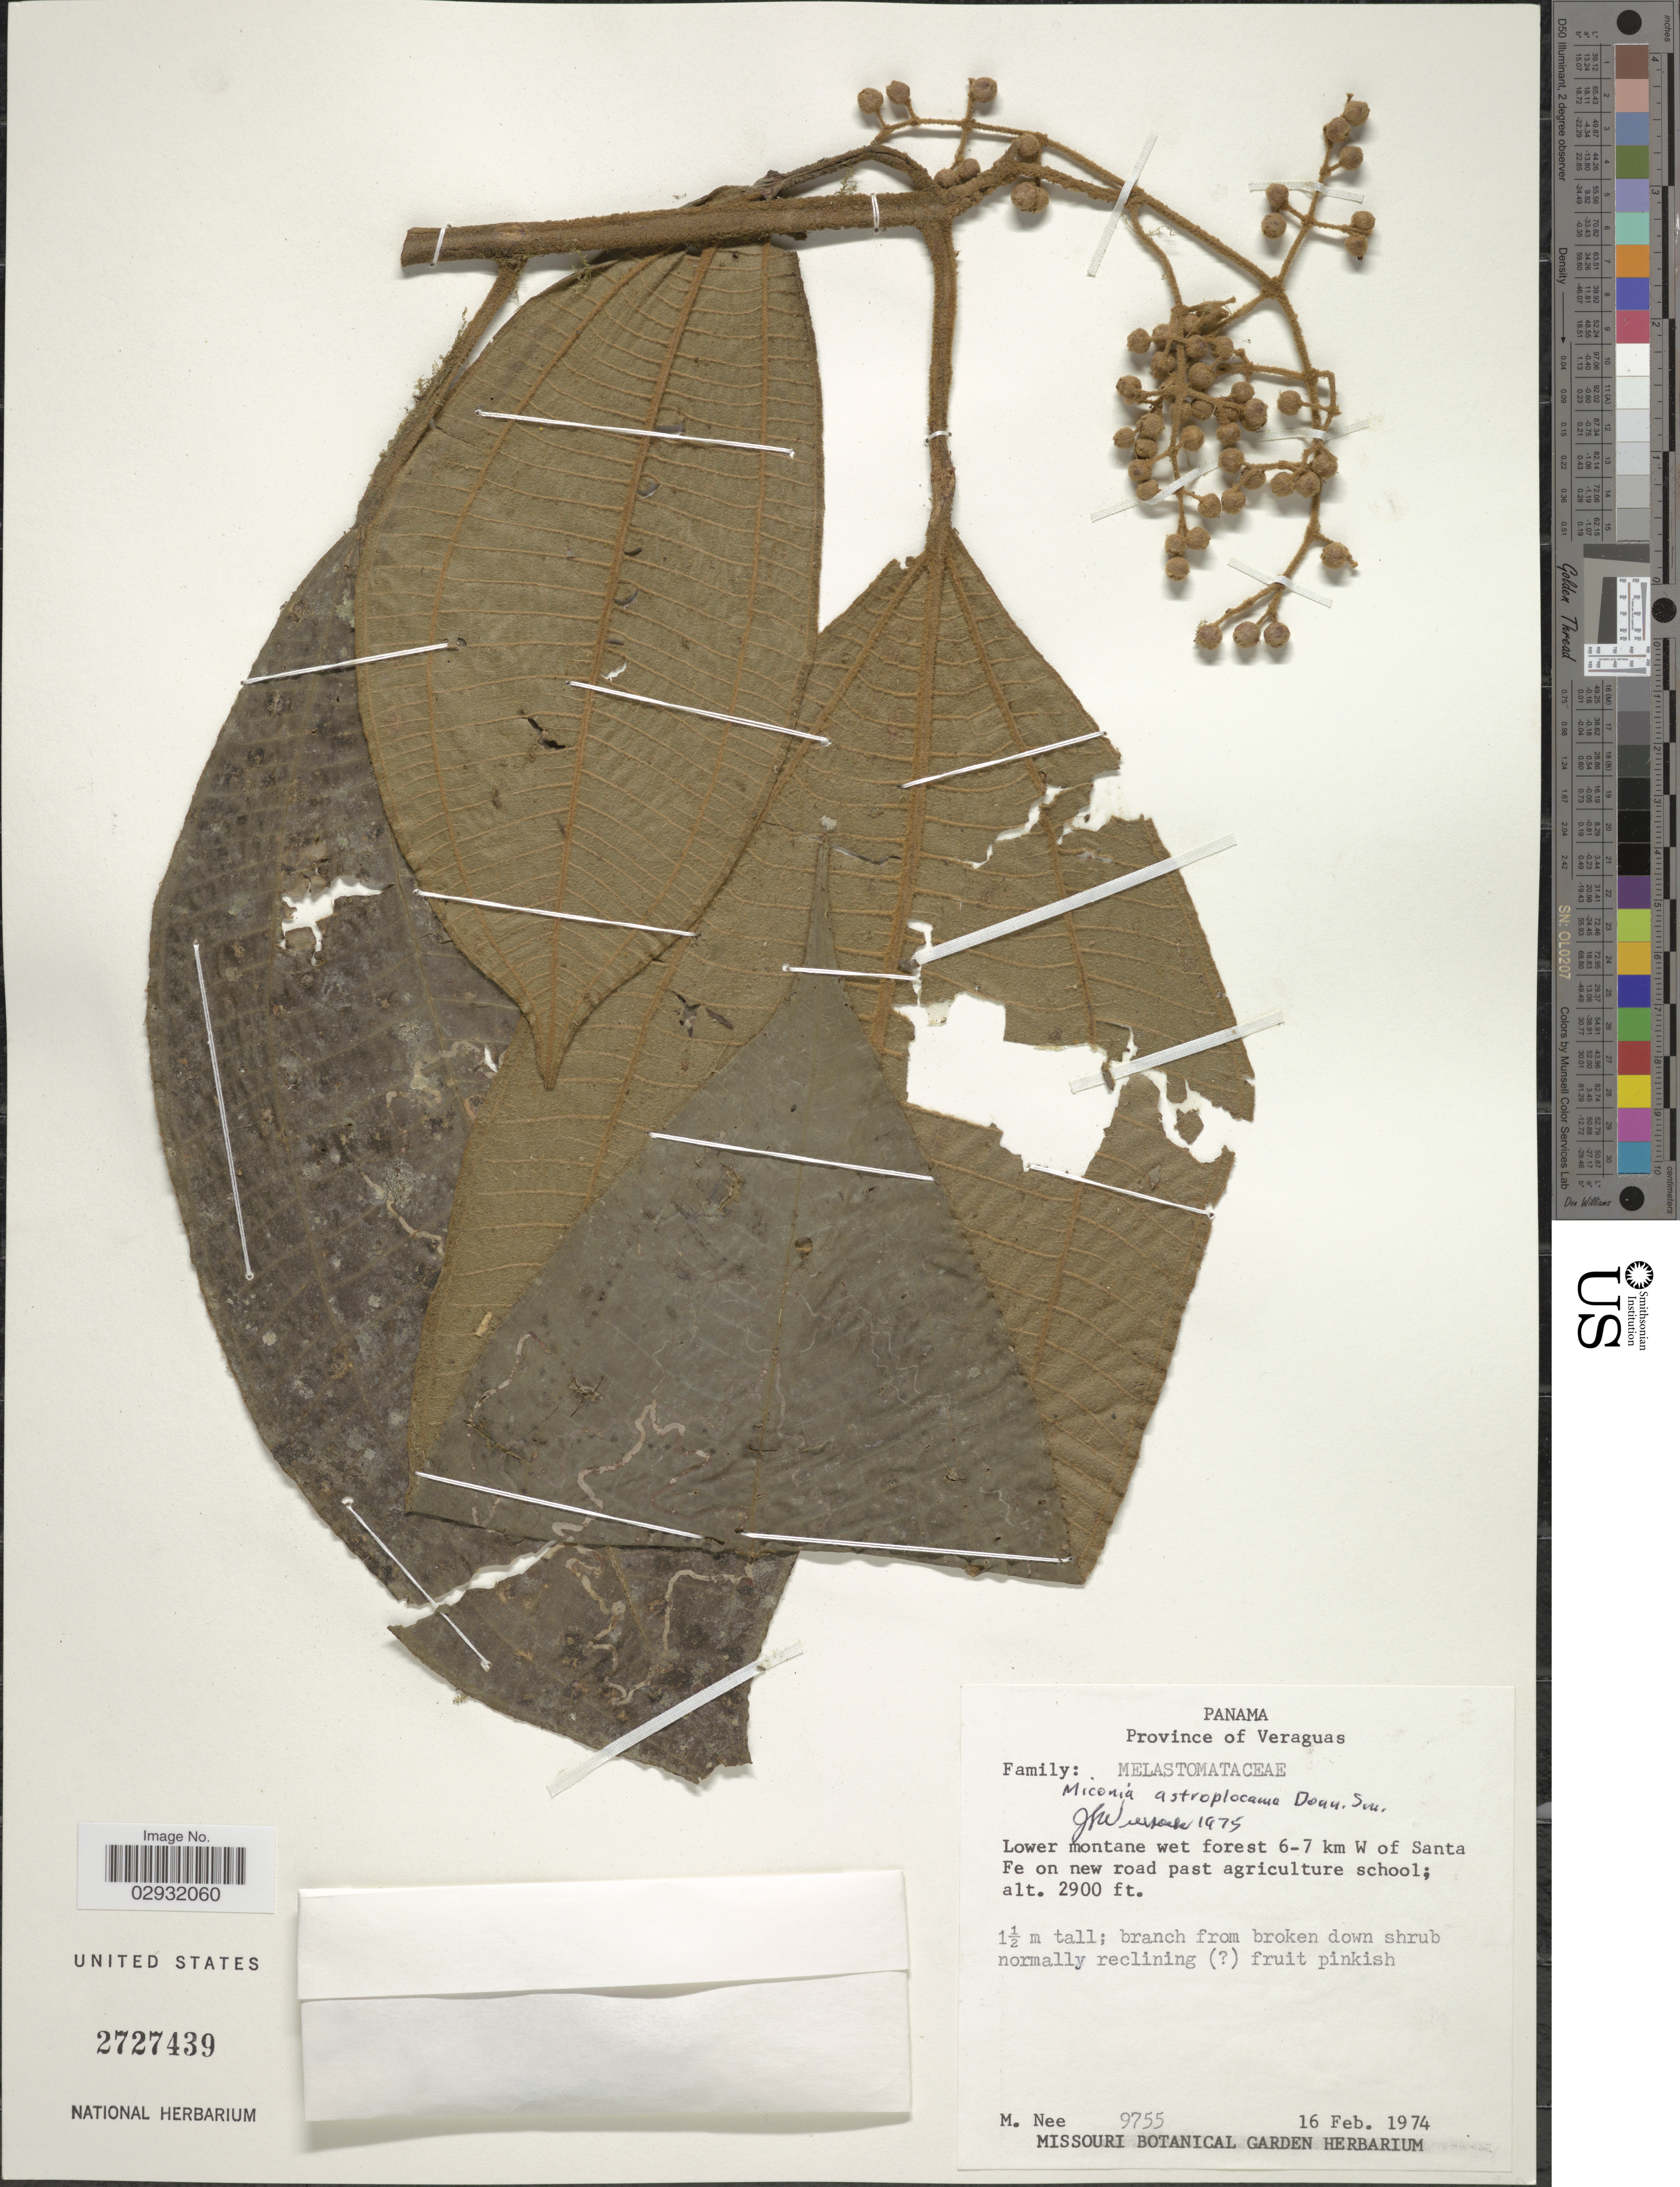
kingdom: Plantae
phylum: Tracheophyta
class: Magnoliopsida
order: Myrtales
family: Melastomataceae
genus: Miconia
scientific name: Miconia astroplocama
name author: Donn. Sm.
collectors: M. Nee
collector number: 9755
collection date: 1974-02-16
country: Panama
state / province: Veraguas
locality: Lower montane wet forest 6-7 km W of Santa Fe on new road past agriculture school.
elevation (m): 884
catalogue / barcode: US 2727439